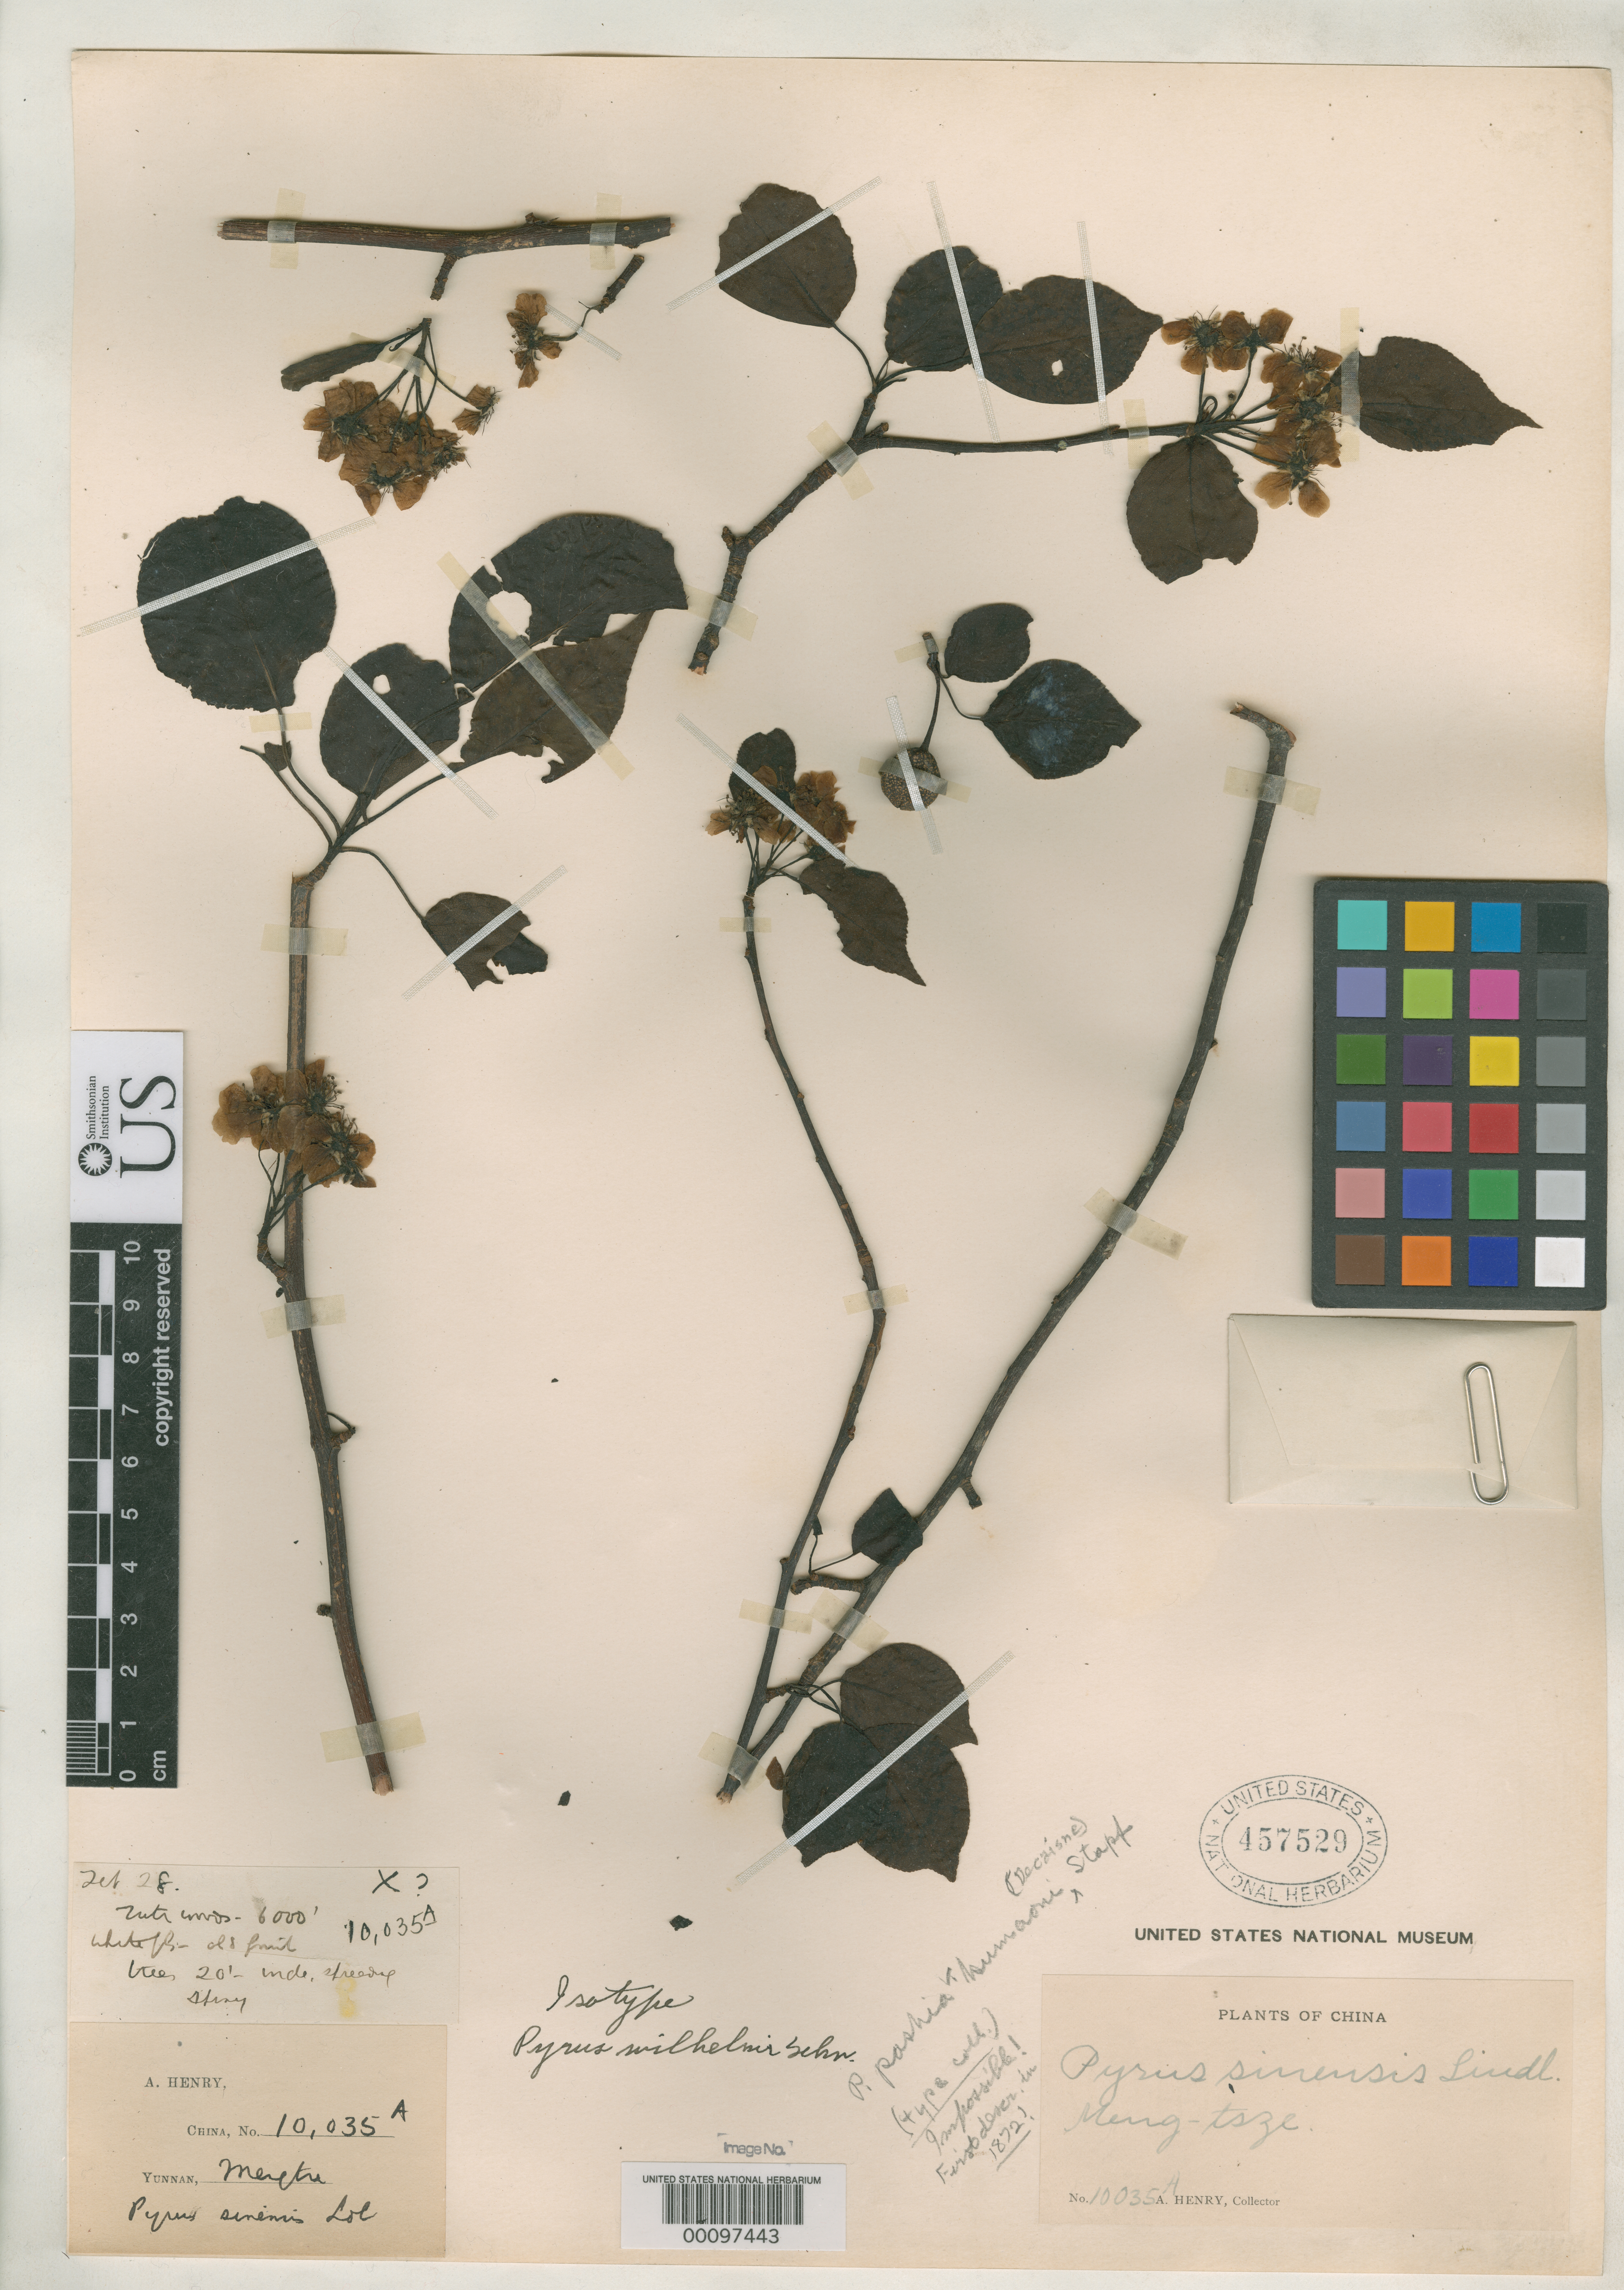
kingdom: Plantae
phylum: Tracheophyta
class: Magnoliopsida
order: Rosales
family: Rosaceae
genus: Pyrus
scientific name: Pyrus wilhelmii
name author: C.K. Schneid.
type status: Isotype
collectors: A. Henry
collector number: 10035 A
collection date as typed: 28 Feb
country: China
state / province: Yunnan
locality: Meng-tsze.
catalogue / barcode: US 457529